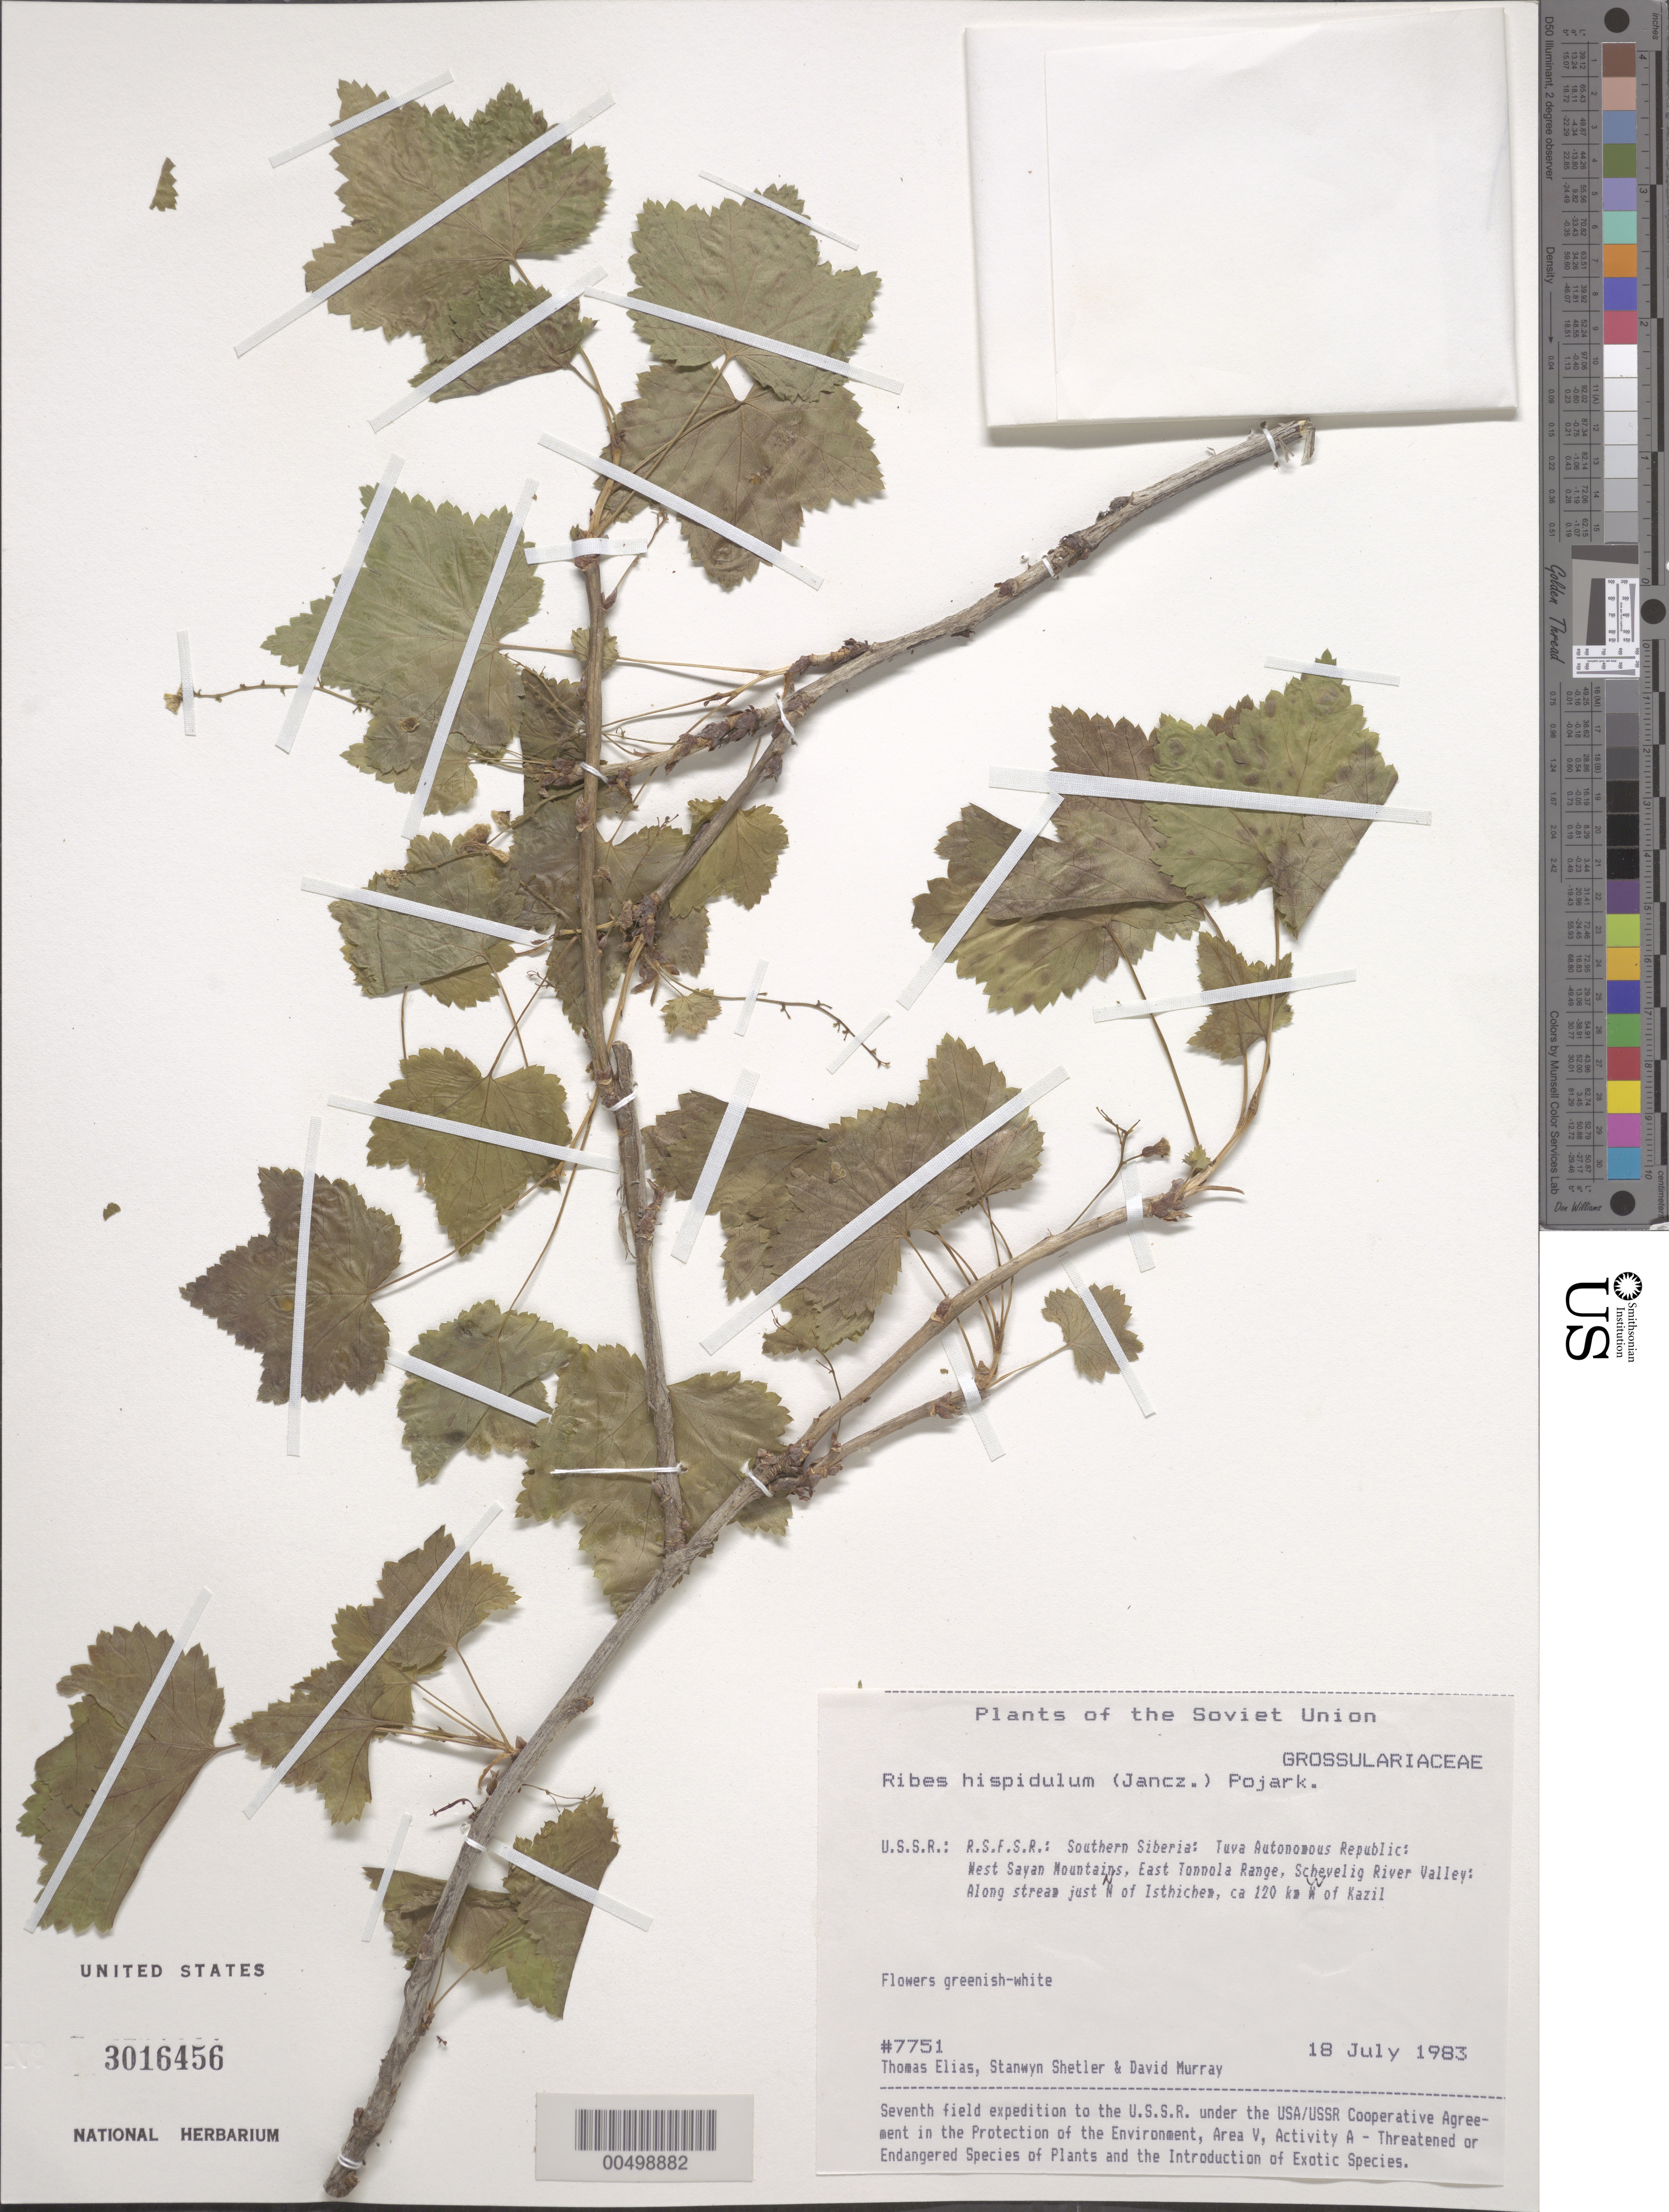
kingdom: Plantae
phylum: Tracheophyta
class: Magnoliopsida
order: Saxifragales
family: Grossulariaceae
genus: Ribes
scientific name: Ribes hispidulum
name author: (Jancz.) Pojark.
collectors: T. Elias, S. Shetler & D. F. Murray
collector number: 7751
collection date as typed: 18 Jul 1983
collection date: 1983-07-18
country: Russian Federation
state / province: Tuva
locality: West Sayan Mountains, E Tonnola [Tannu-Ola] Range, Schevelig River Valley, just N of Isthichem [Ishti-Khem], *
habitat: along stream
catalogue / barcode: US 3016456